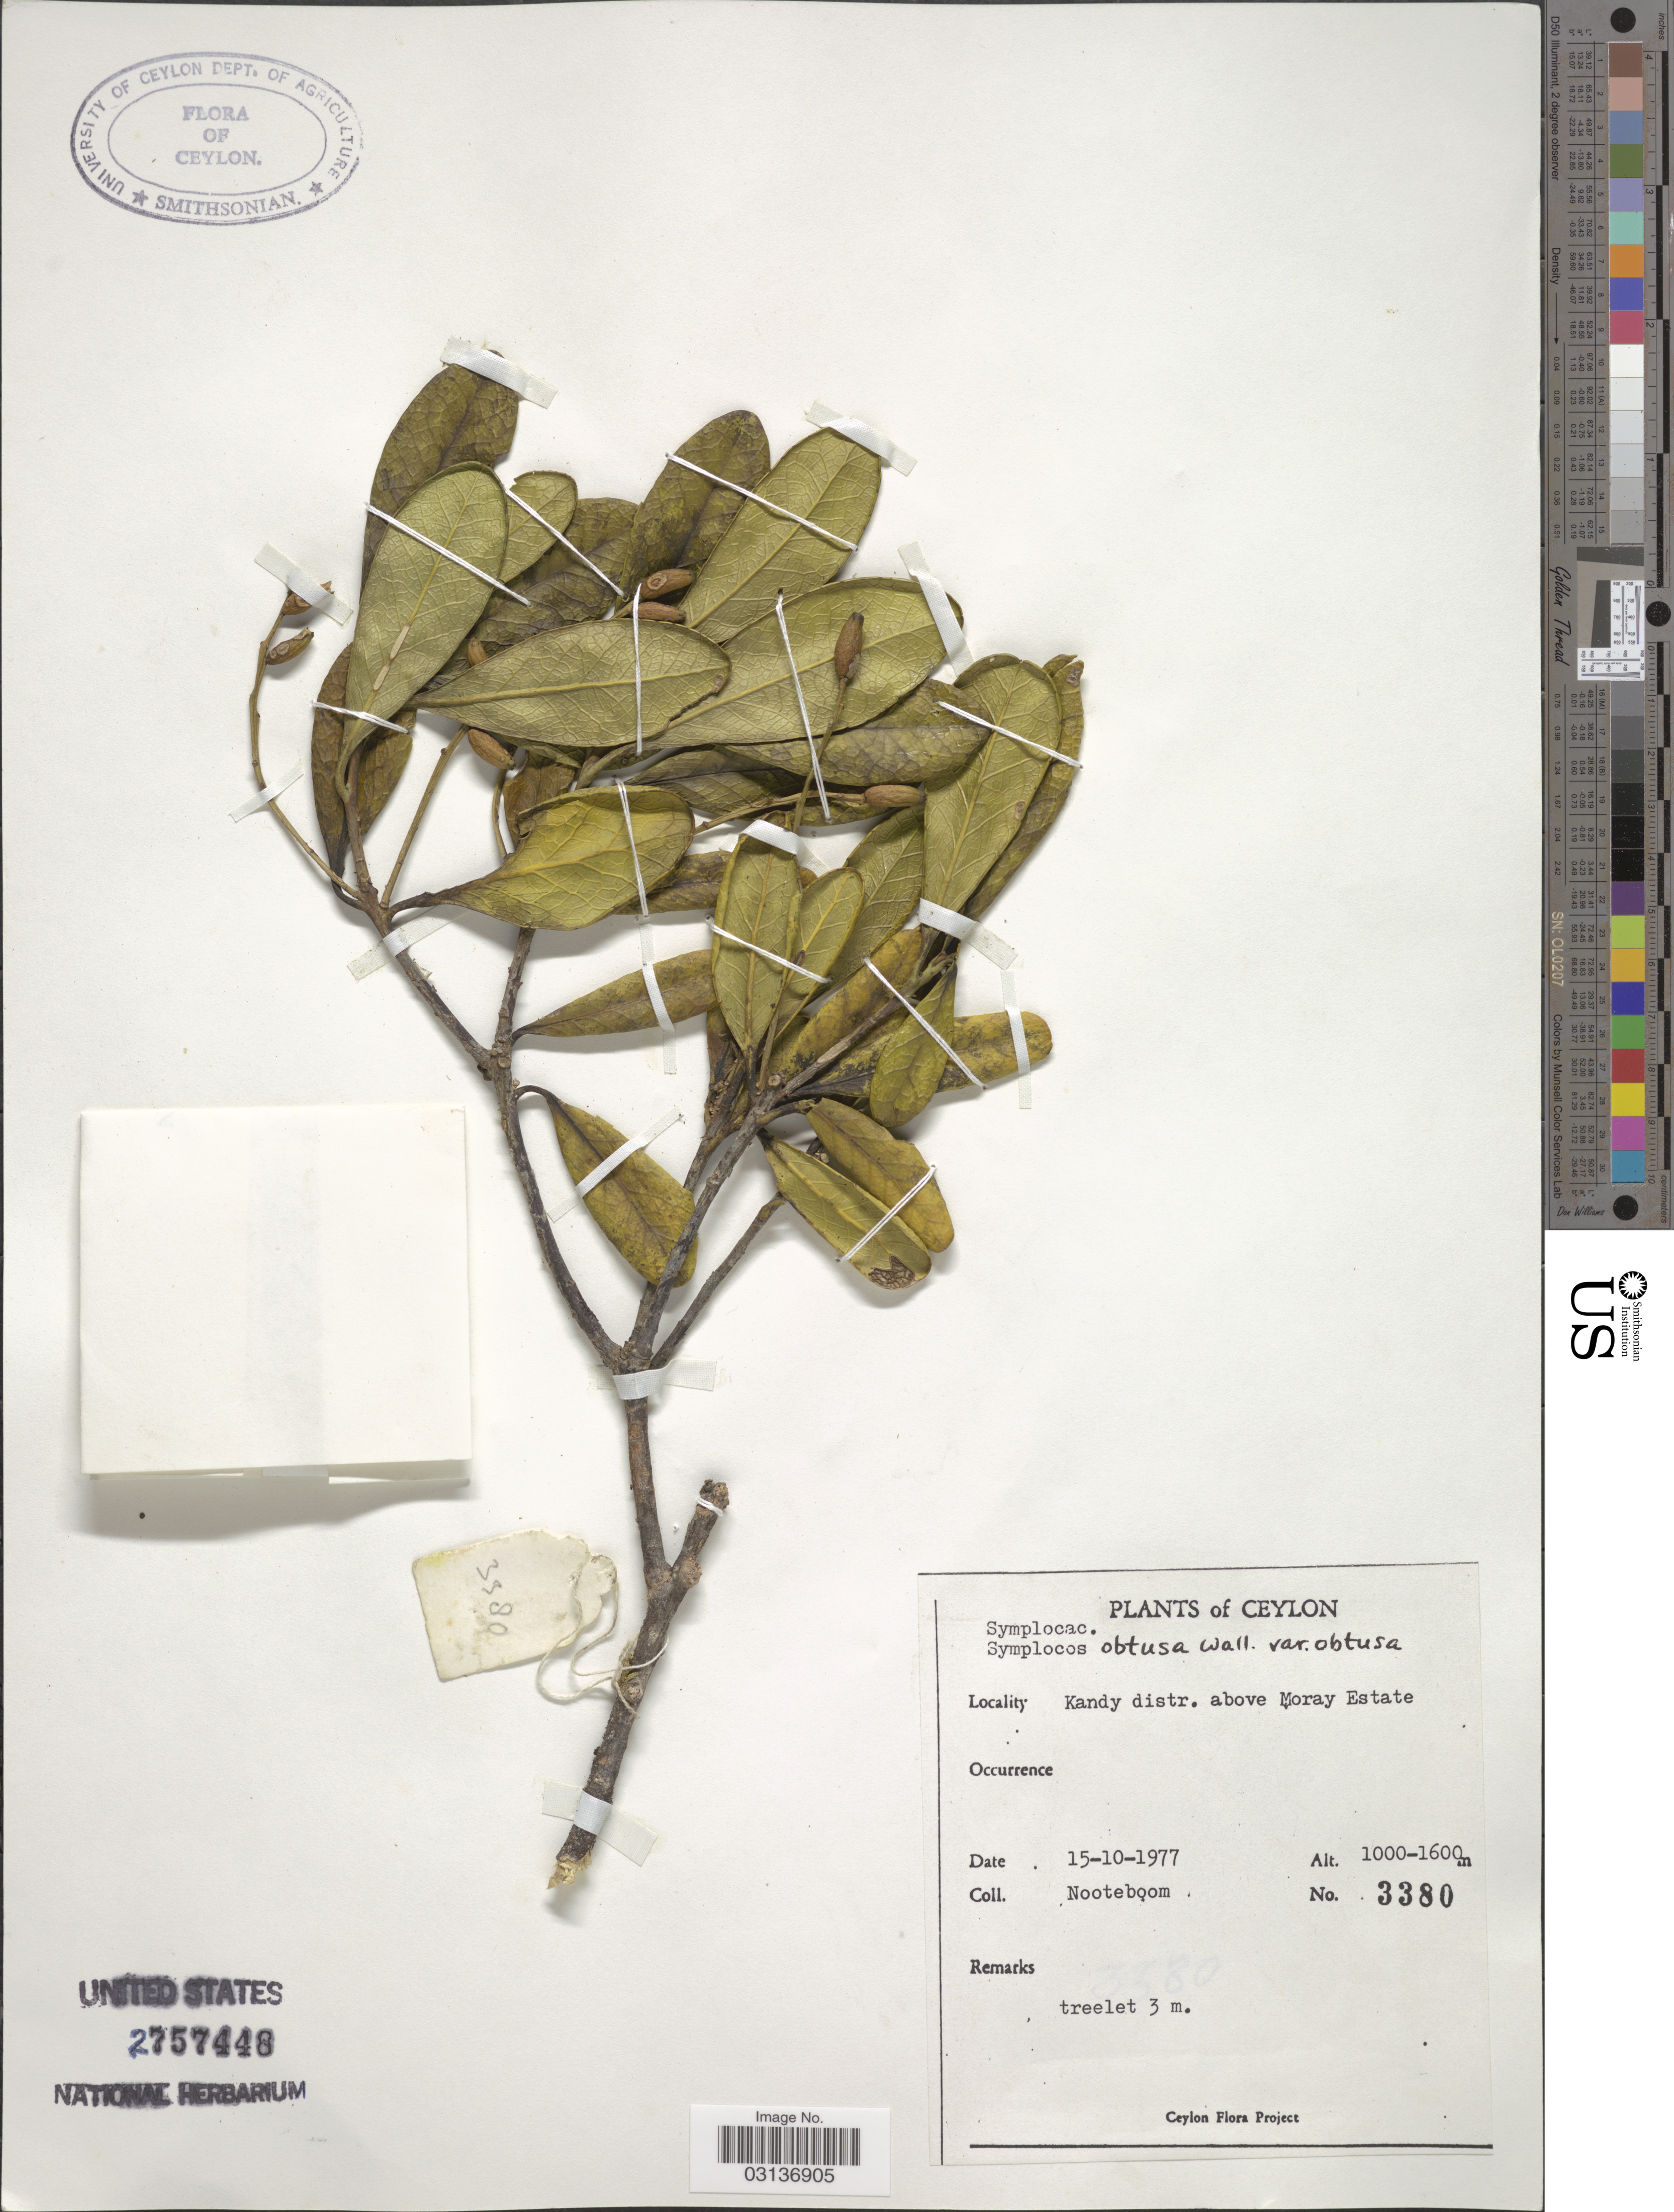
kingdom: Plantae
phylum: Tracheophyta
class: Magnoliopsida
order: Ericales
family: Symplocaceae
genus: Symplocos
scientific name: Symplocos obtusa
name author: Wall. ex G. Don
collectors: Nooteboom, --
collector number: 3380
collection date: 1977-10-15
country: Sri Lanka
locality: Ceylon. Kandy distr. above Moray Estate.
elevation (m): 1000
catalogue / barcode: US 2757448